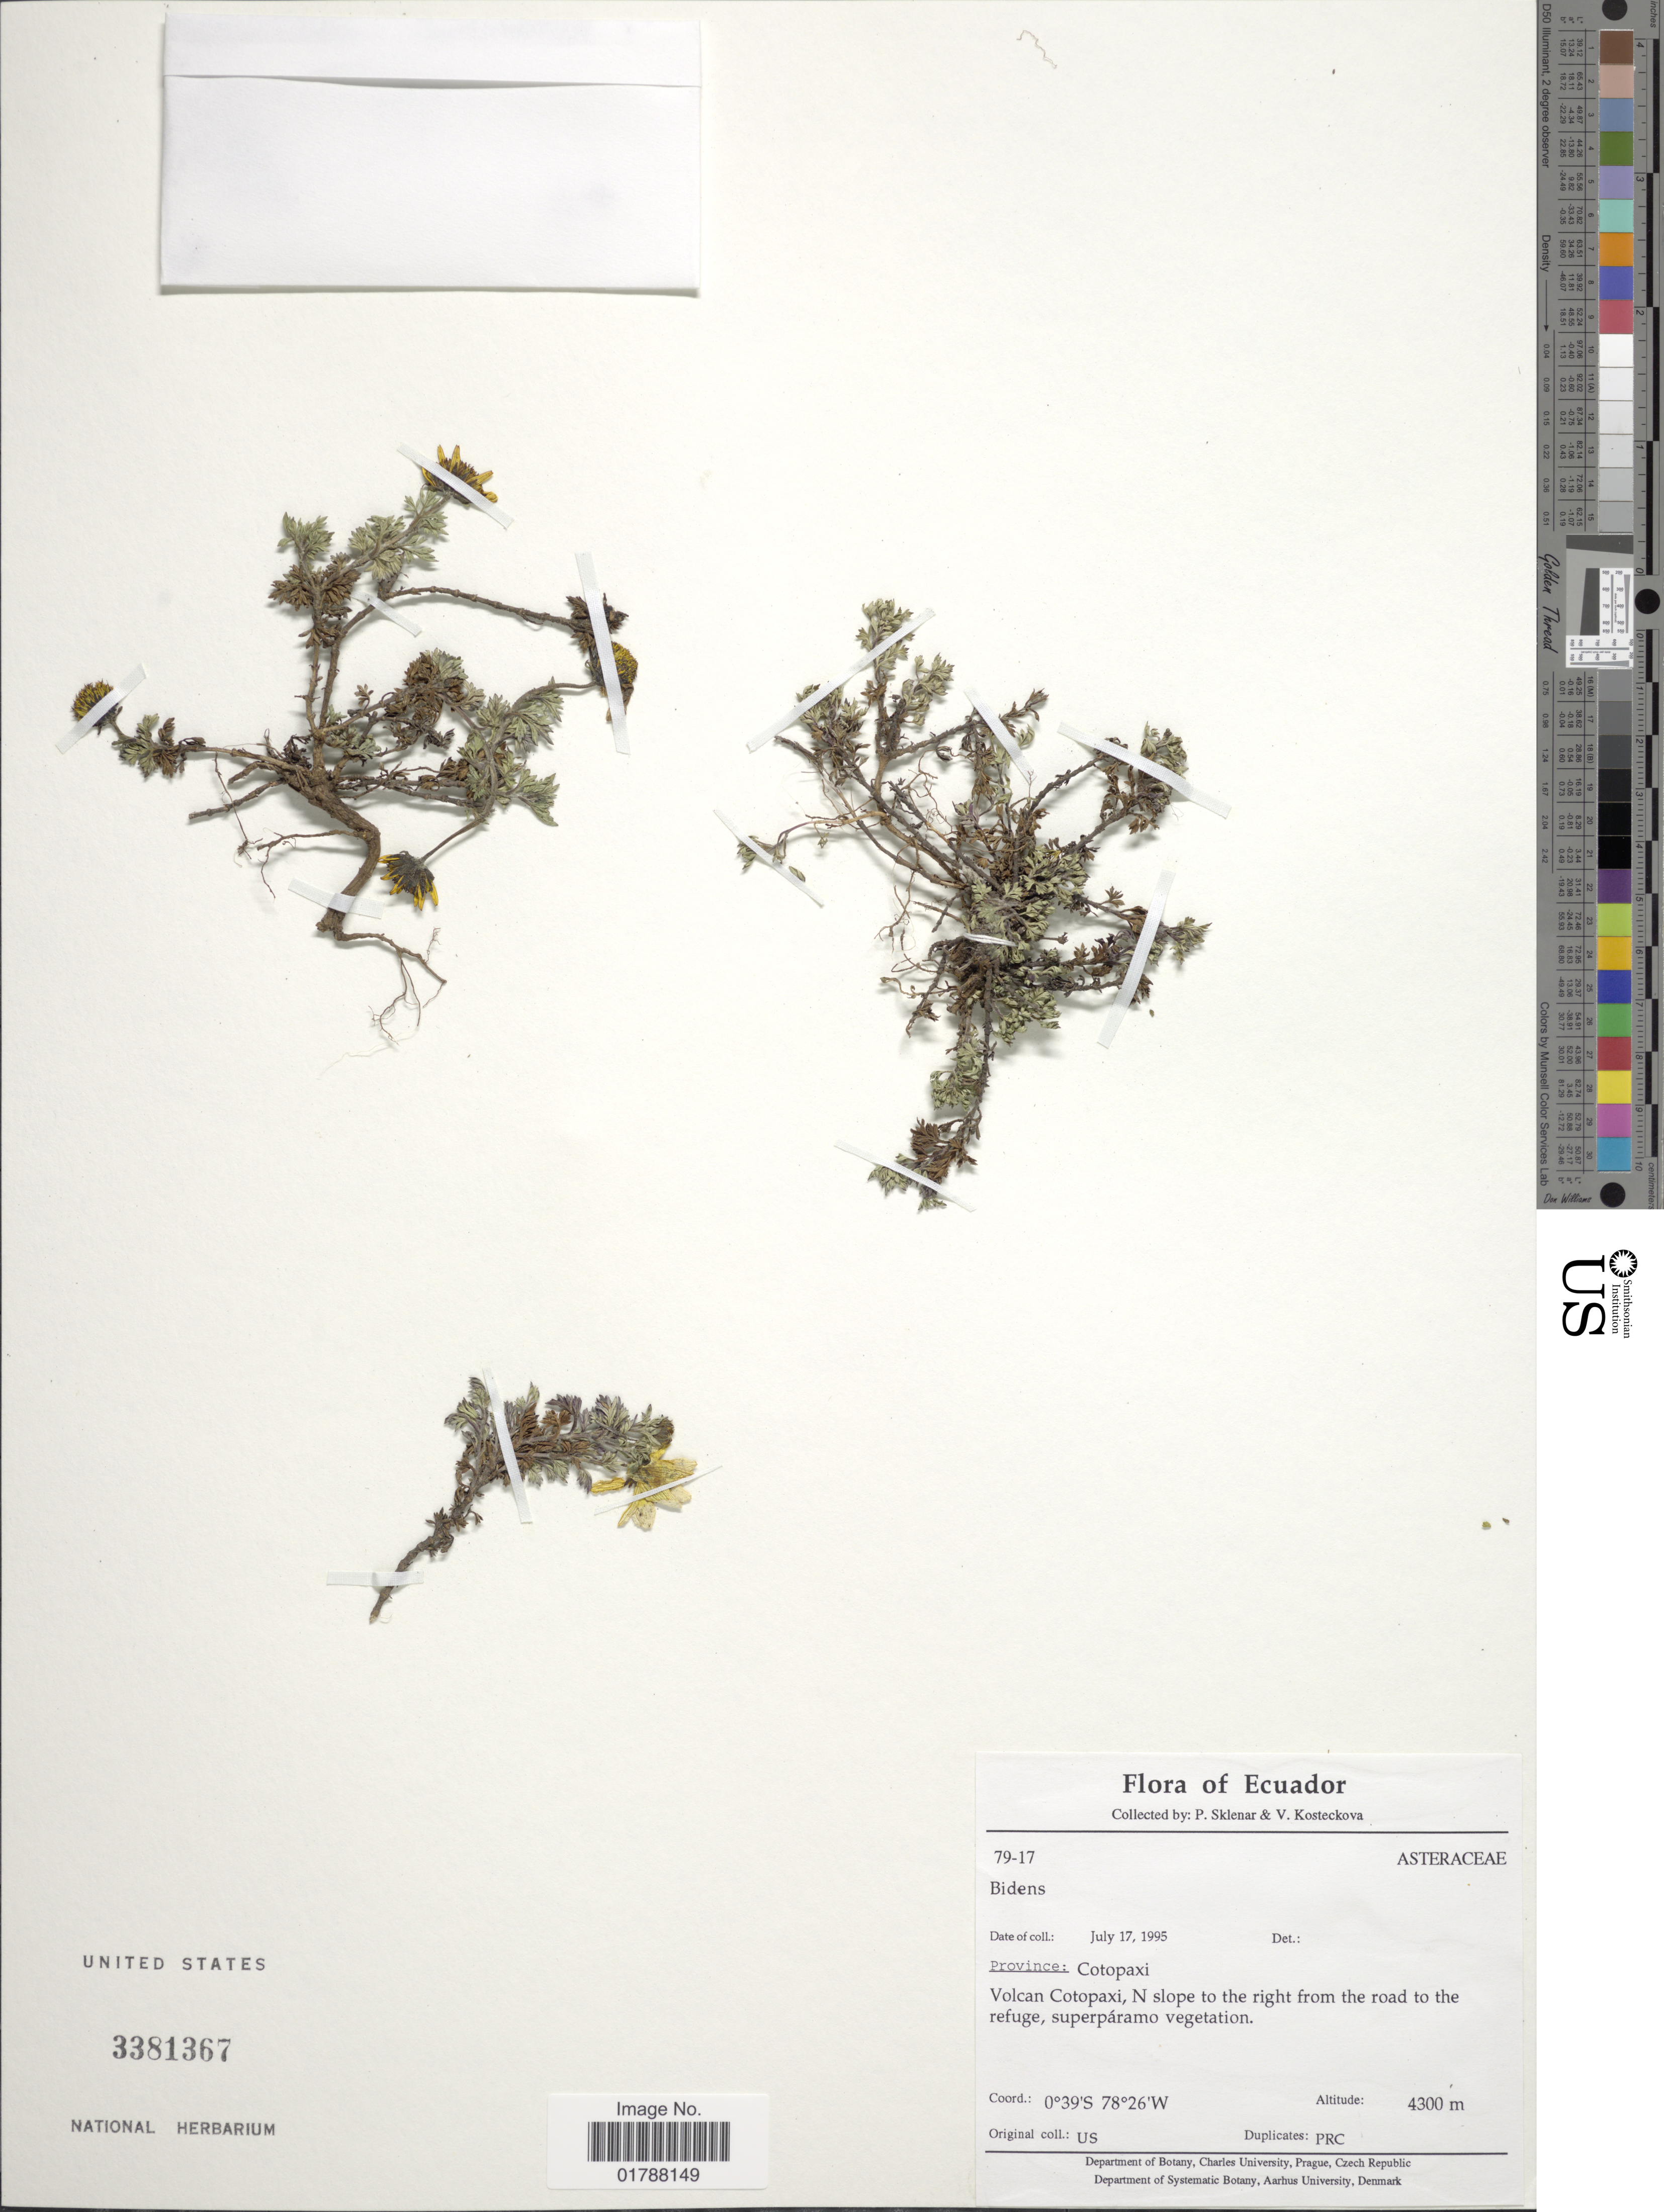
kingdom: Plantae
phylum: Tracheophyta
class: Magnoliopsida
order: Asterales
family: Asteraceae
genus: Bidens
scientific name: Bidens andicola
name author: Kunth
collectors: P. Sklenár & V. Kosteckova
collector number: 79-17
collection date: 1995-07-17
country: Ecuador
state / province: Cotopaxi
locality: Province: Cotopaxi, Volcan Cotopaxi, N slope to the right from the end road to the refuge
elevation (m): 4300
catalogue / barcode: US 3381367